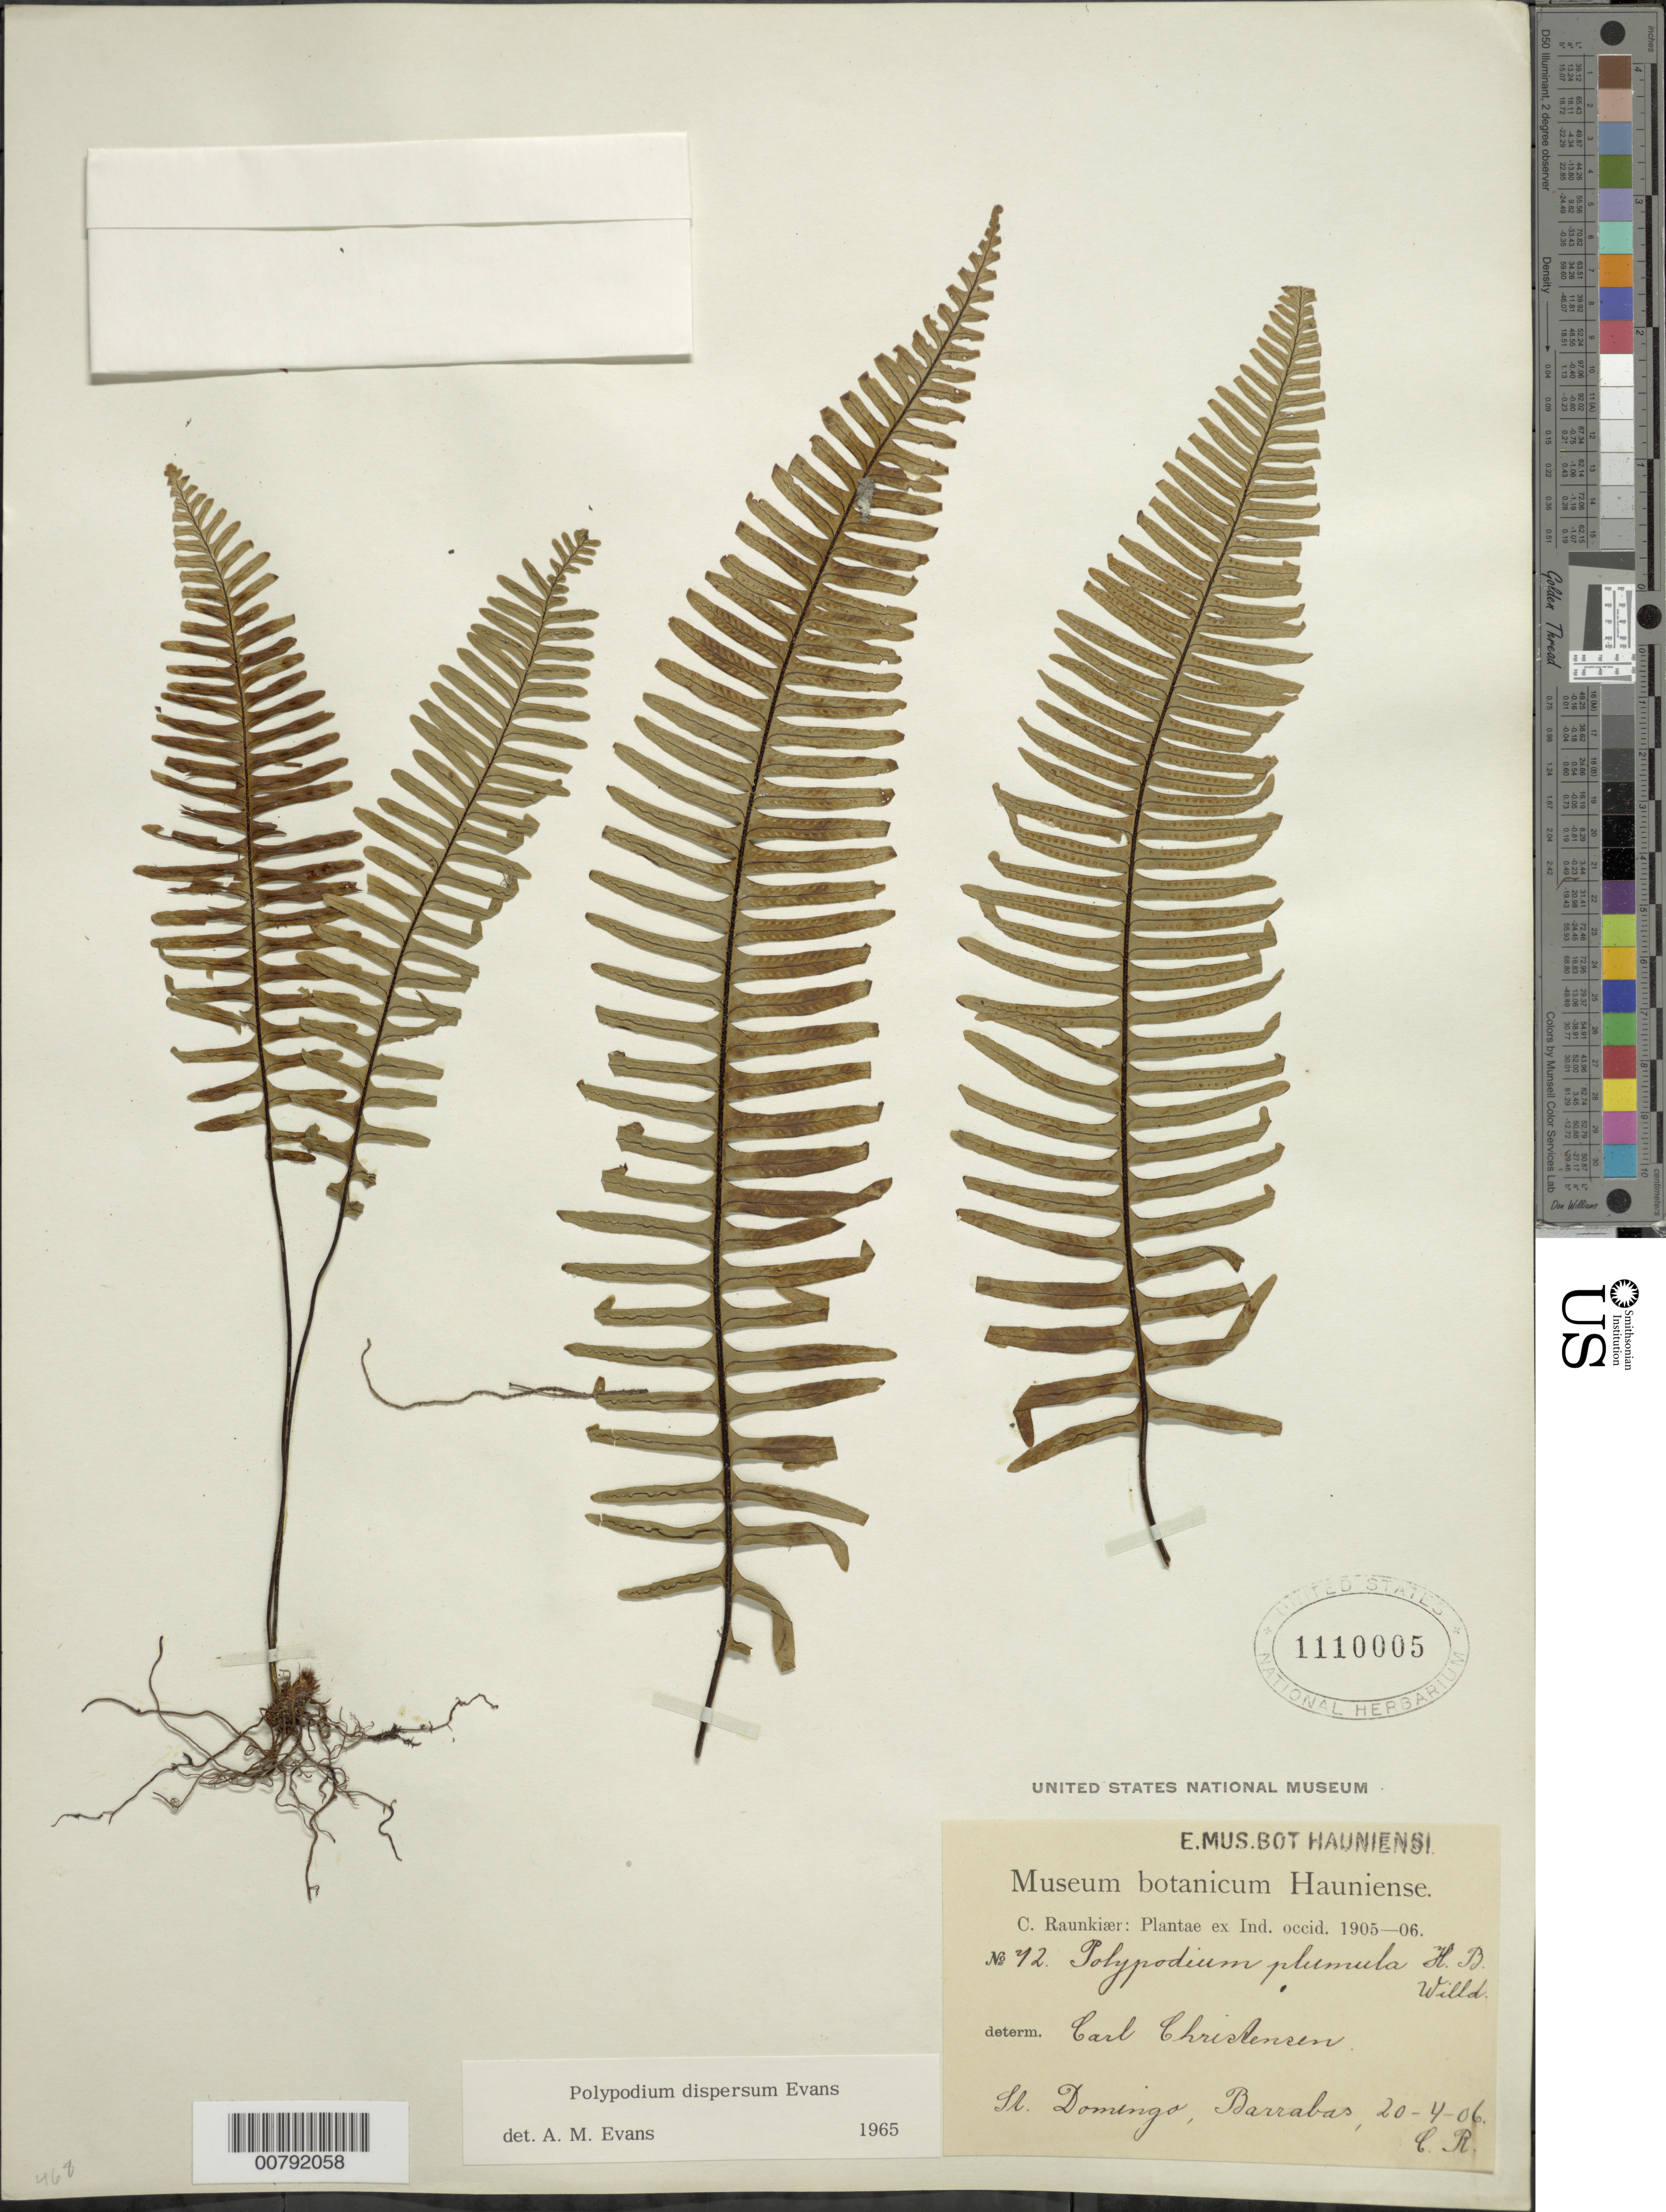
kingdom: Plantae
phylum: Tracheophyta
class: Polypodiopsida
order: Polypodiales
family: Polypodiaceae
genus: Pecluma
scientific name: Pecluma dispersa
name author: (A.M. Evans) M.G. Price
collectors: C. C. Raunkiaer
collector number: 72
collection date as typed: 20 Apr 1906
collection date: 1906-04-20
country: Dominican Republic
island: Hispaniola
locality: Barrabas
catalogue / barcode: US 1110005